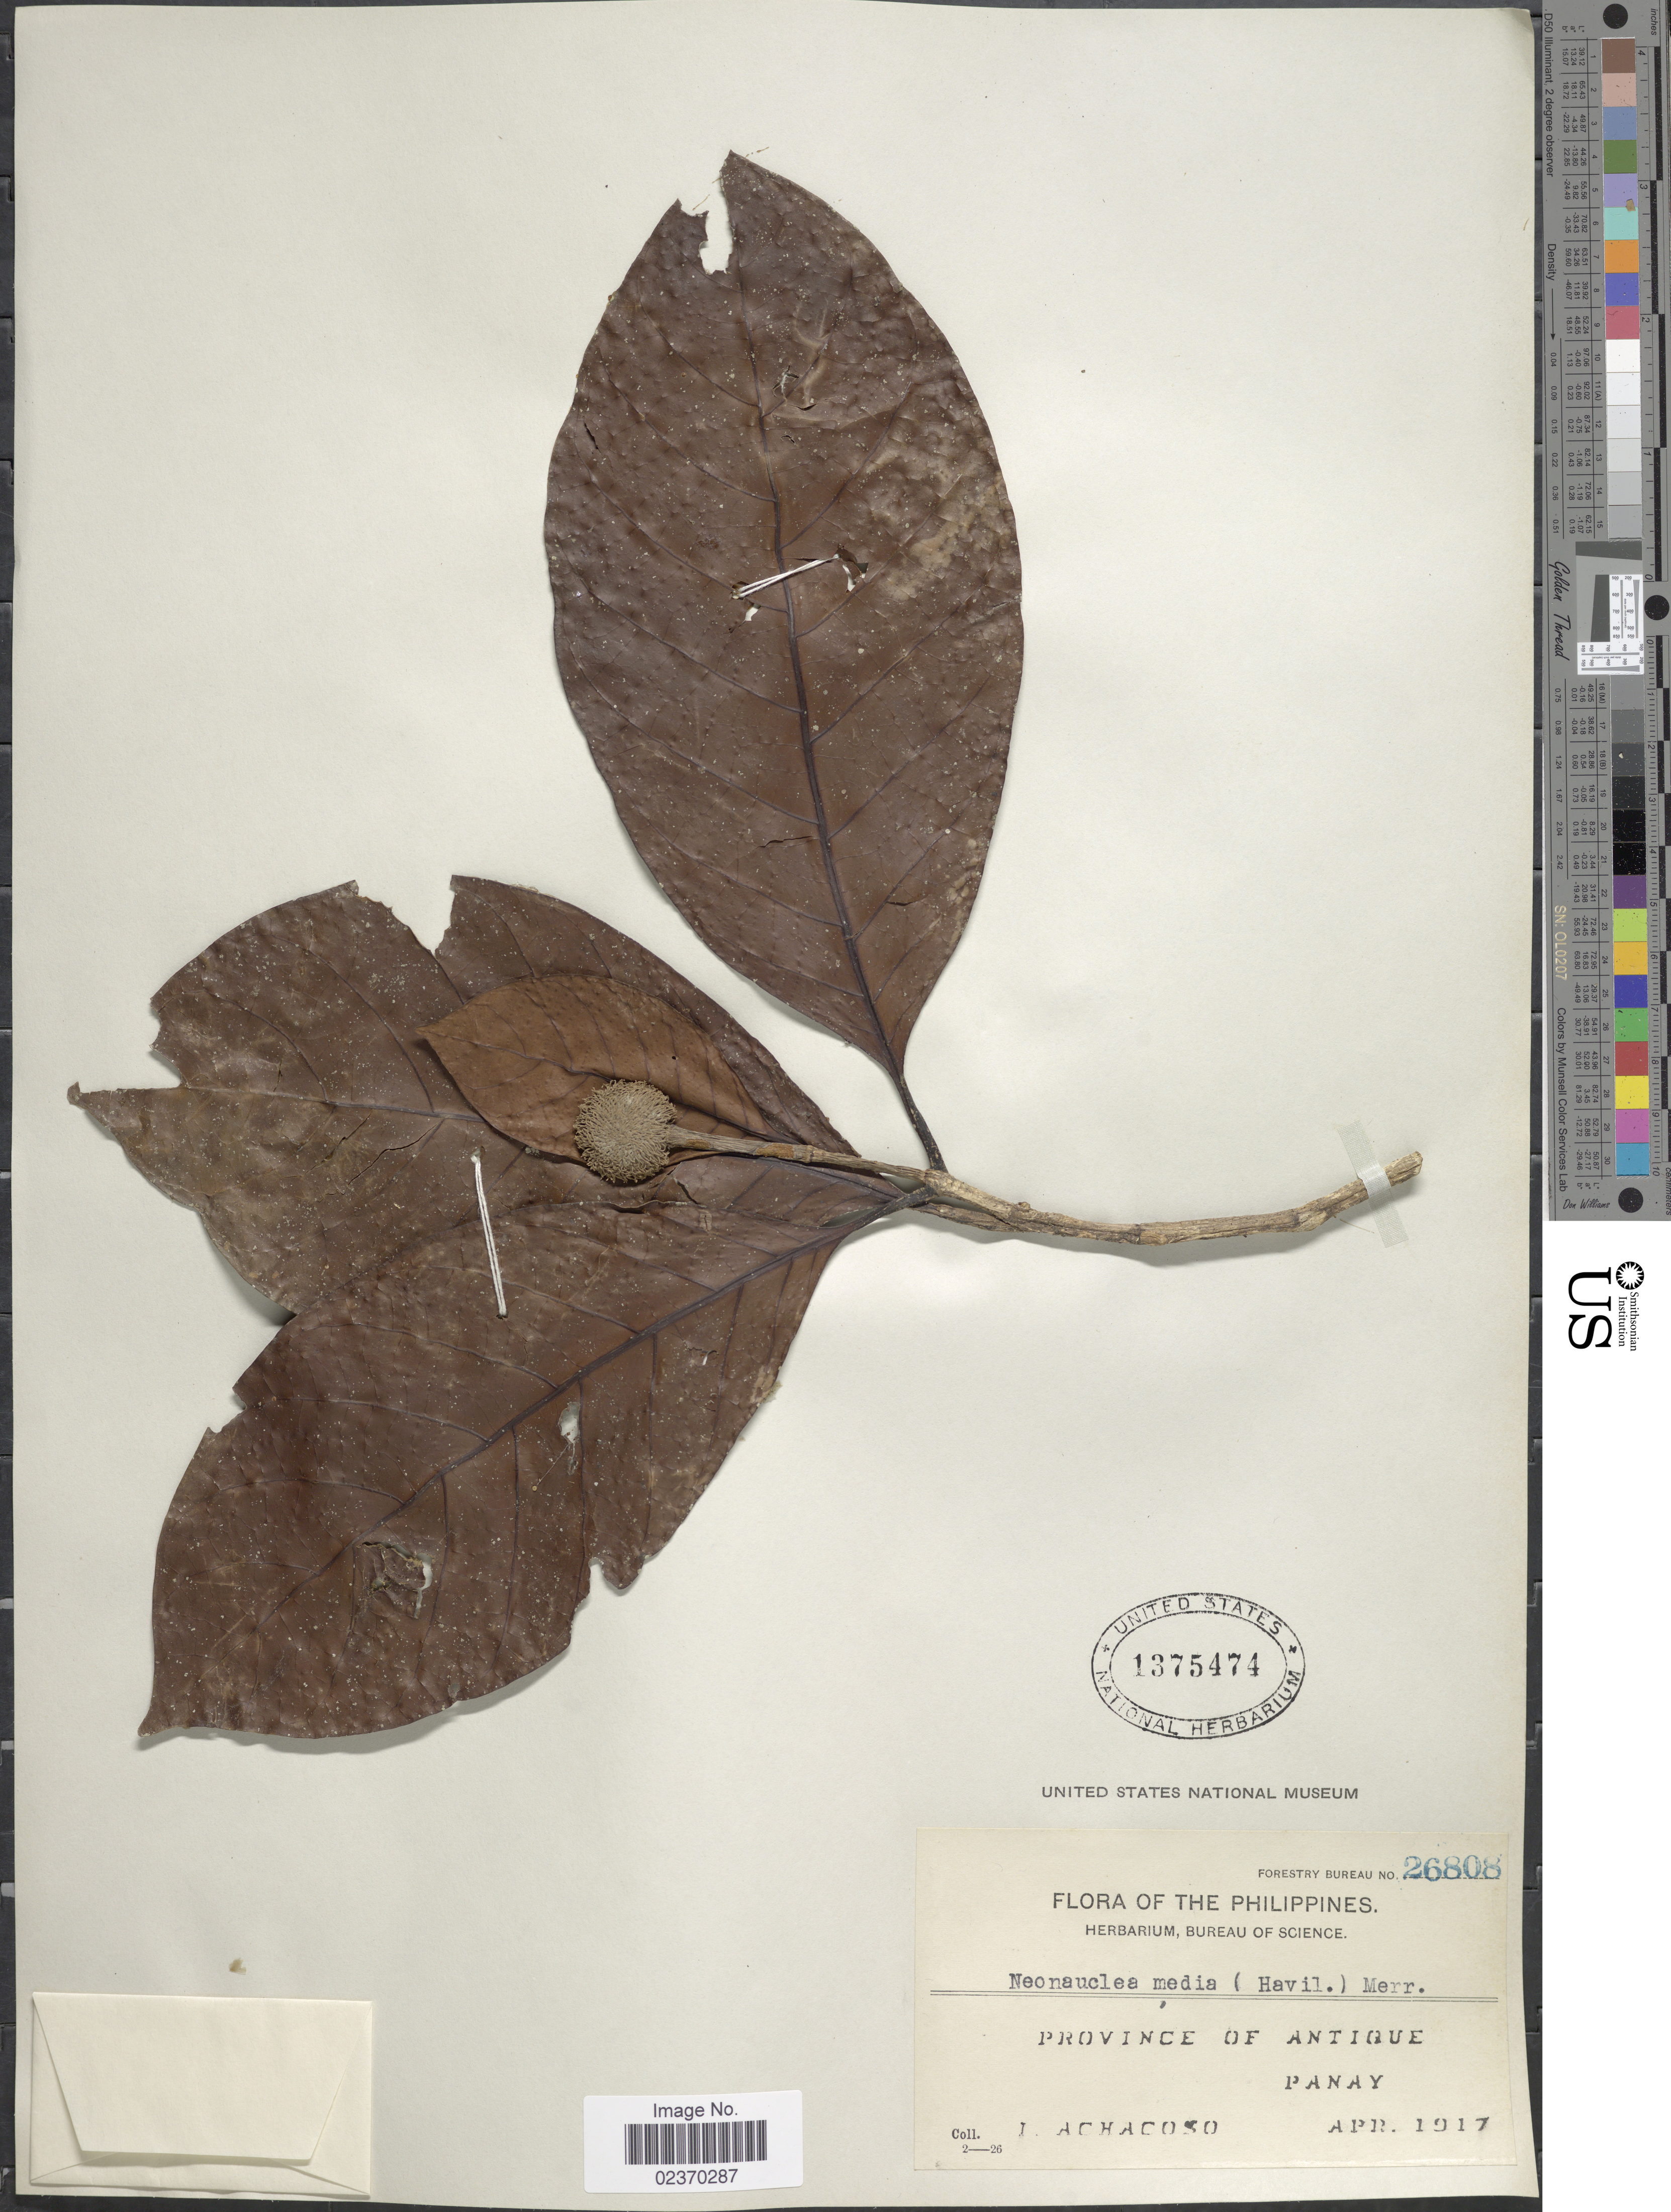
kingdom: Plantae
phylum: Tracheophyta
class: Magnoliopsida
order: Gentianales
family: Rubiaceae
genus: Neonauclea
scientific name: Neonauclea media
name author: (Havil.) Merr.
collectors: I. Achacoso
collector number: Forestry Bureau 26808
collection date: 1917-04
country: Philippines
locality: Province of Antique, Panay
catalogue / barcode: US 1375474